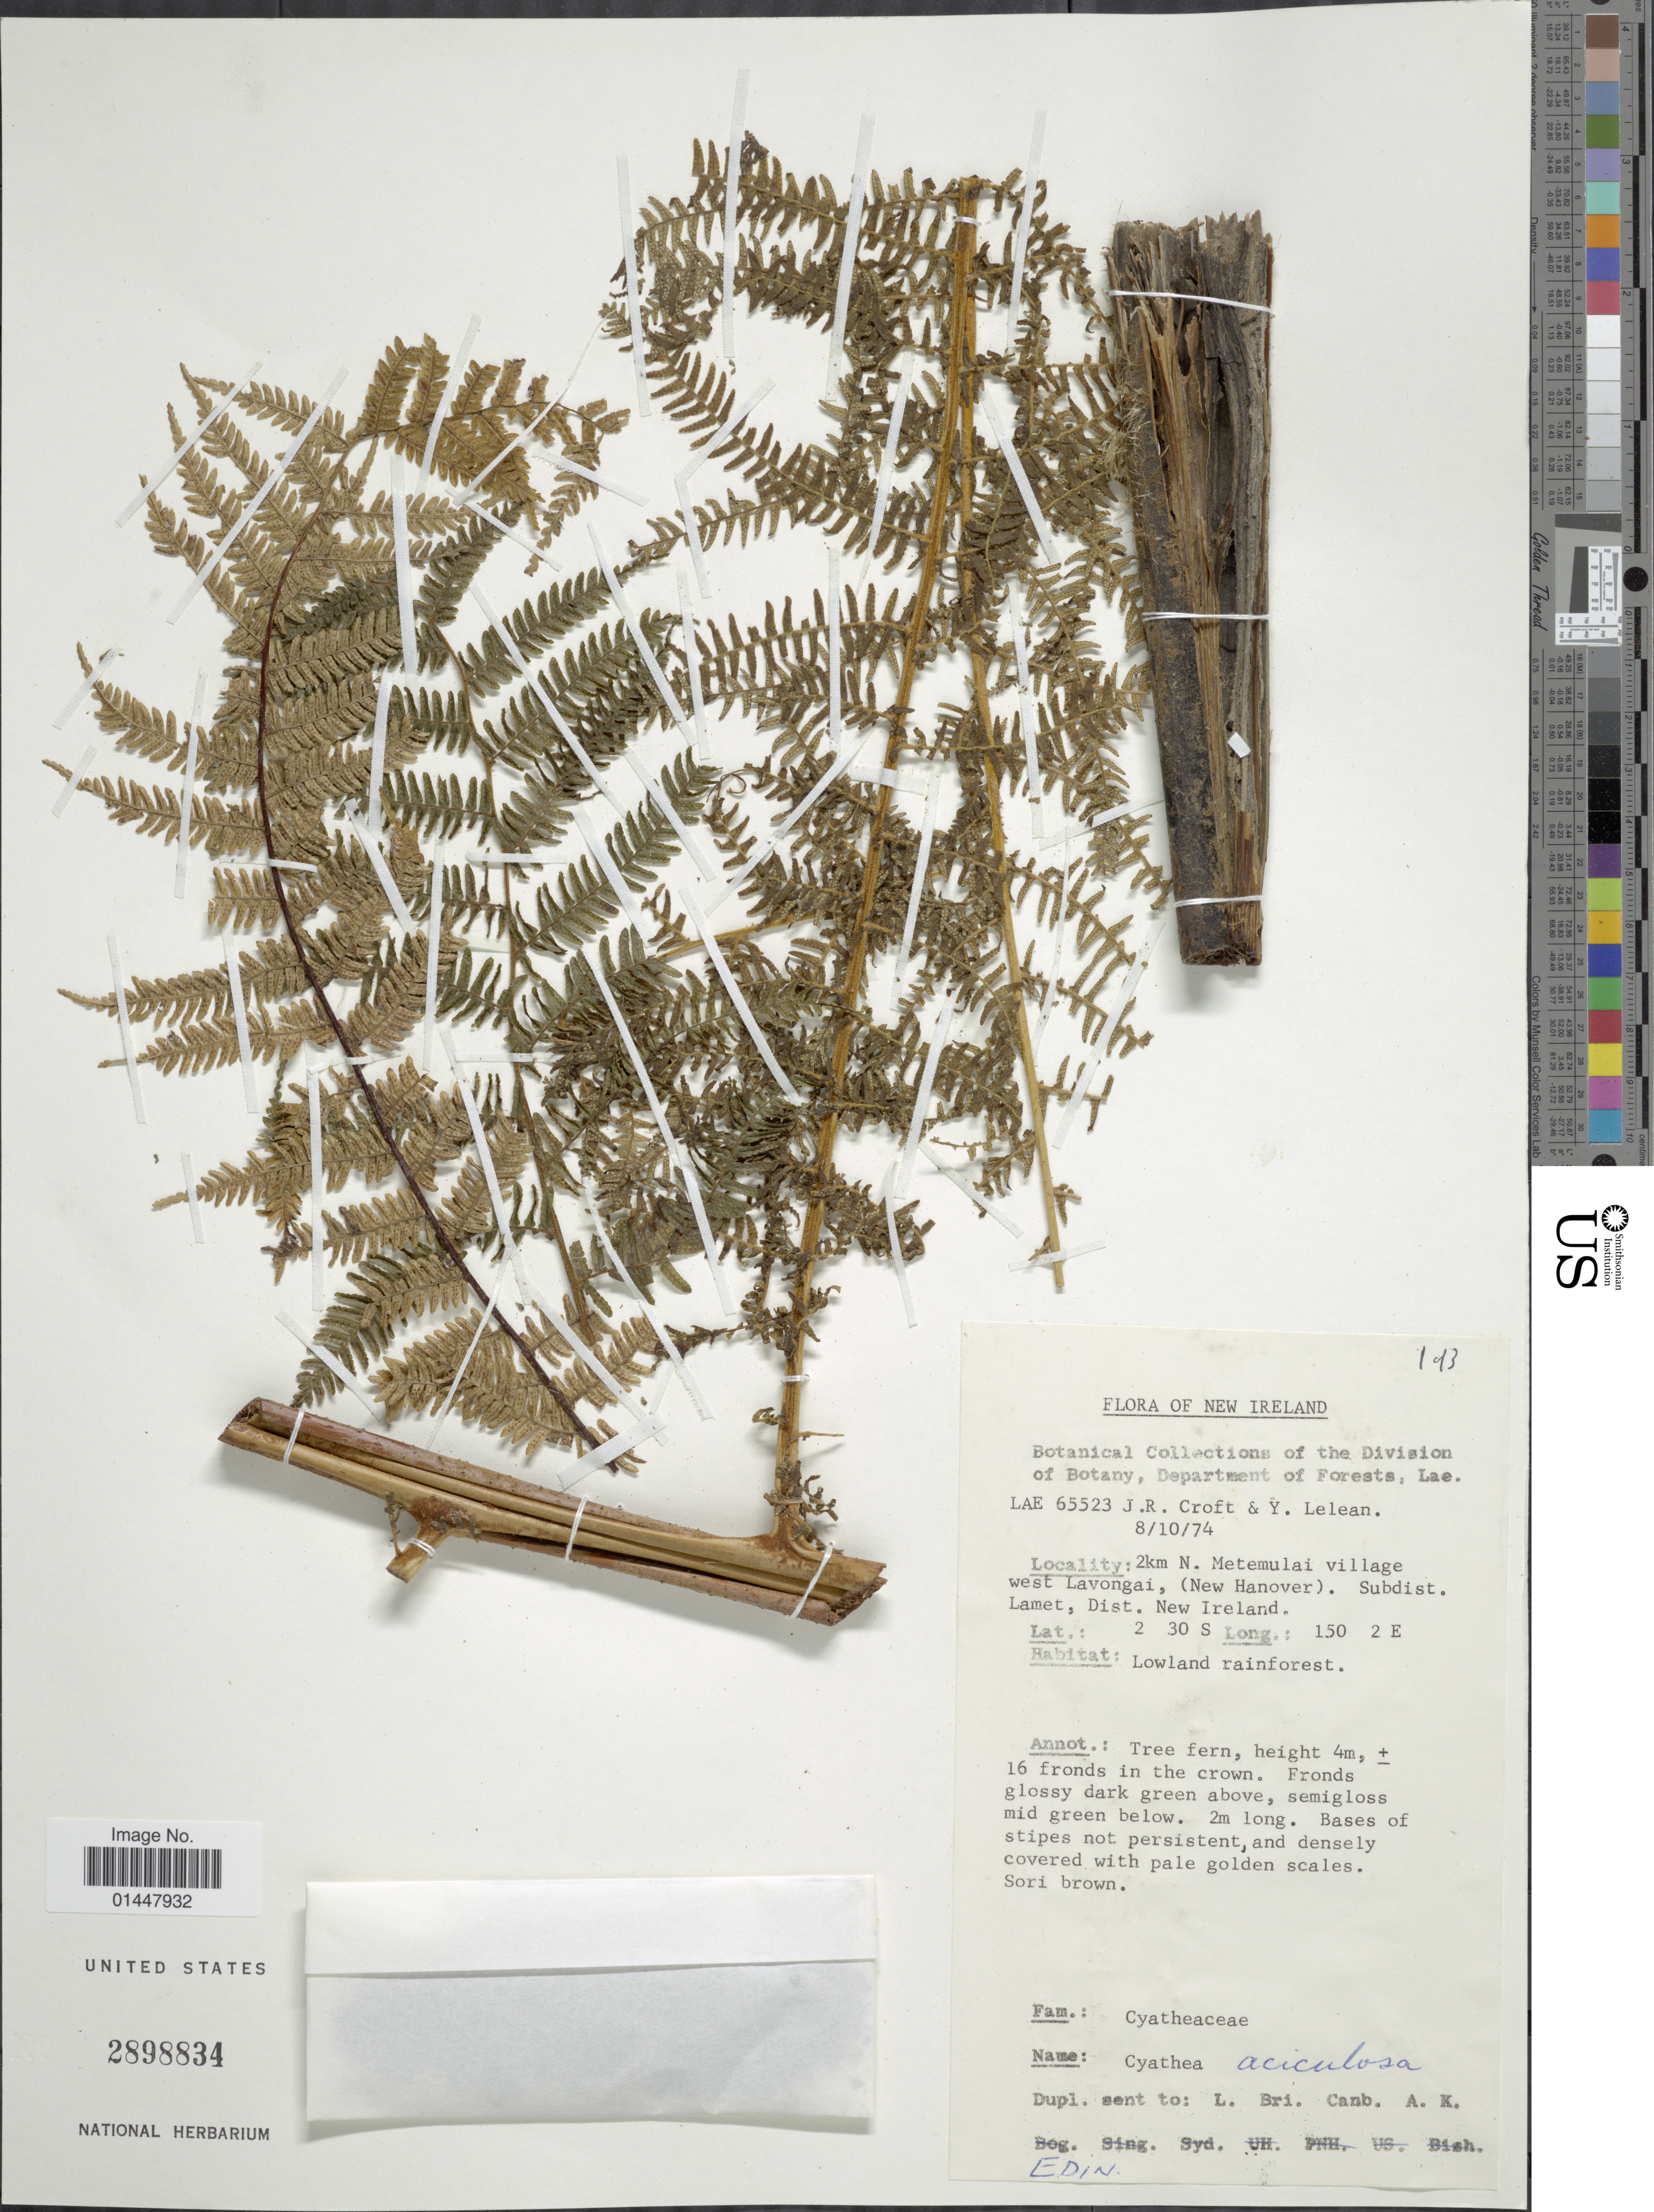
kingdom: Plantae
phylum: Tracheophyta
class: Polypodiopsida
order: Cyatheales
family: Cyatheaceae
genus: Sphaeropteris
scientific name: Sphaeropteris aciculosa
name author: (Copel.) R.M. Tryon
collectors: J. R. Croft & Y. Lelean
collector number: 65523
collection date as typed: Transcribed d/m/y: 8/10/74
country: Papua New Guinea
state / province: New Ireland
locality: New Ireland, 2km N. Metemulai village west Lavongai, (New Hanover). Subdist Lamet, Dist. New Ireland, Lowland rainforest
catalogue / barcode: US 2898834